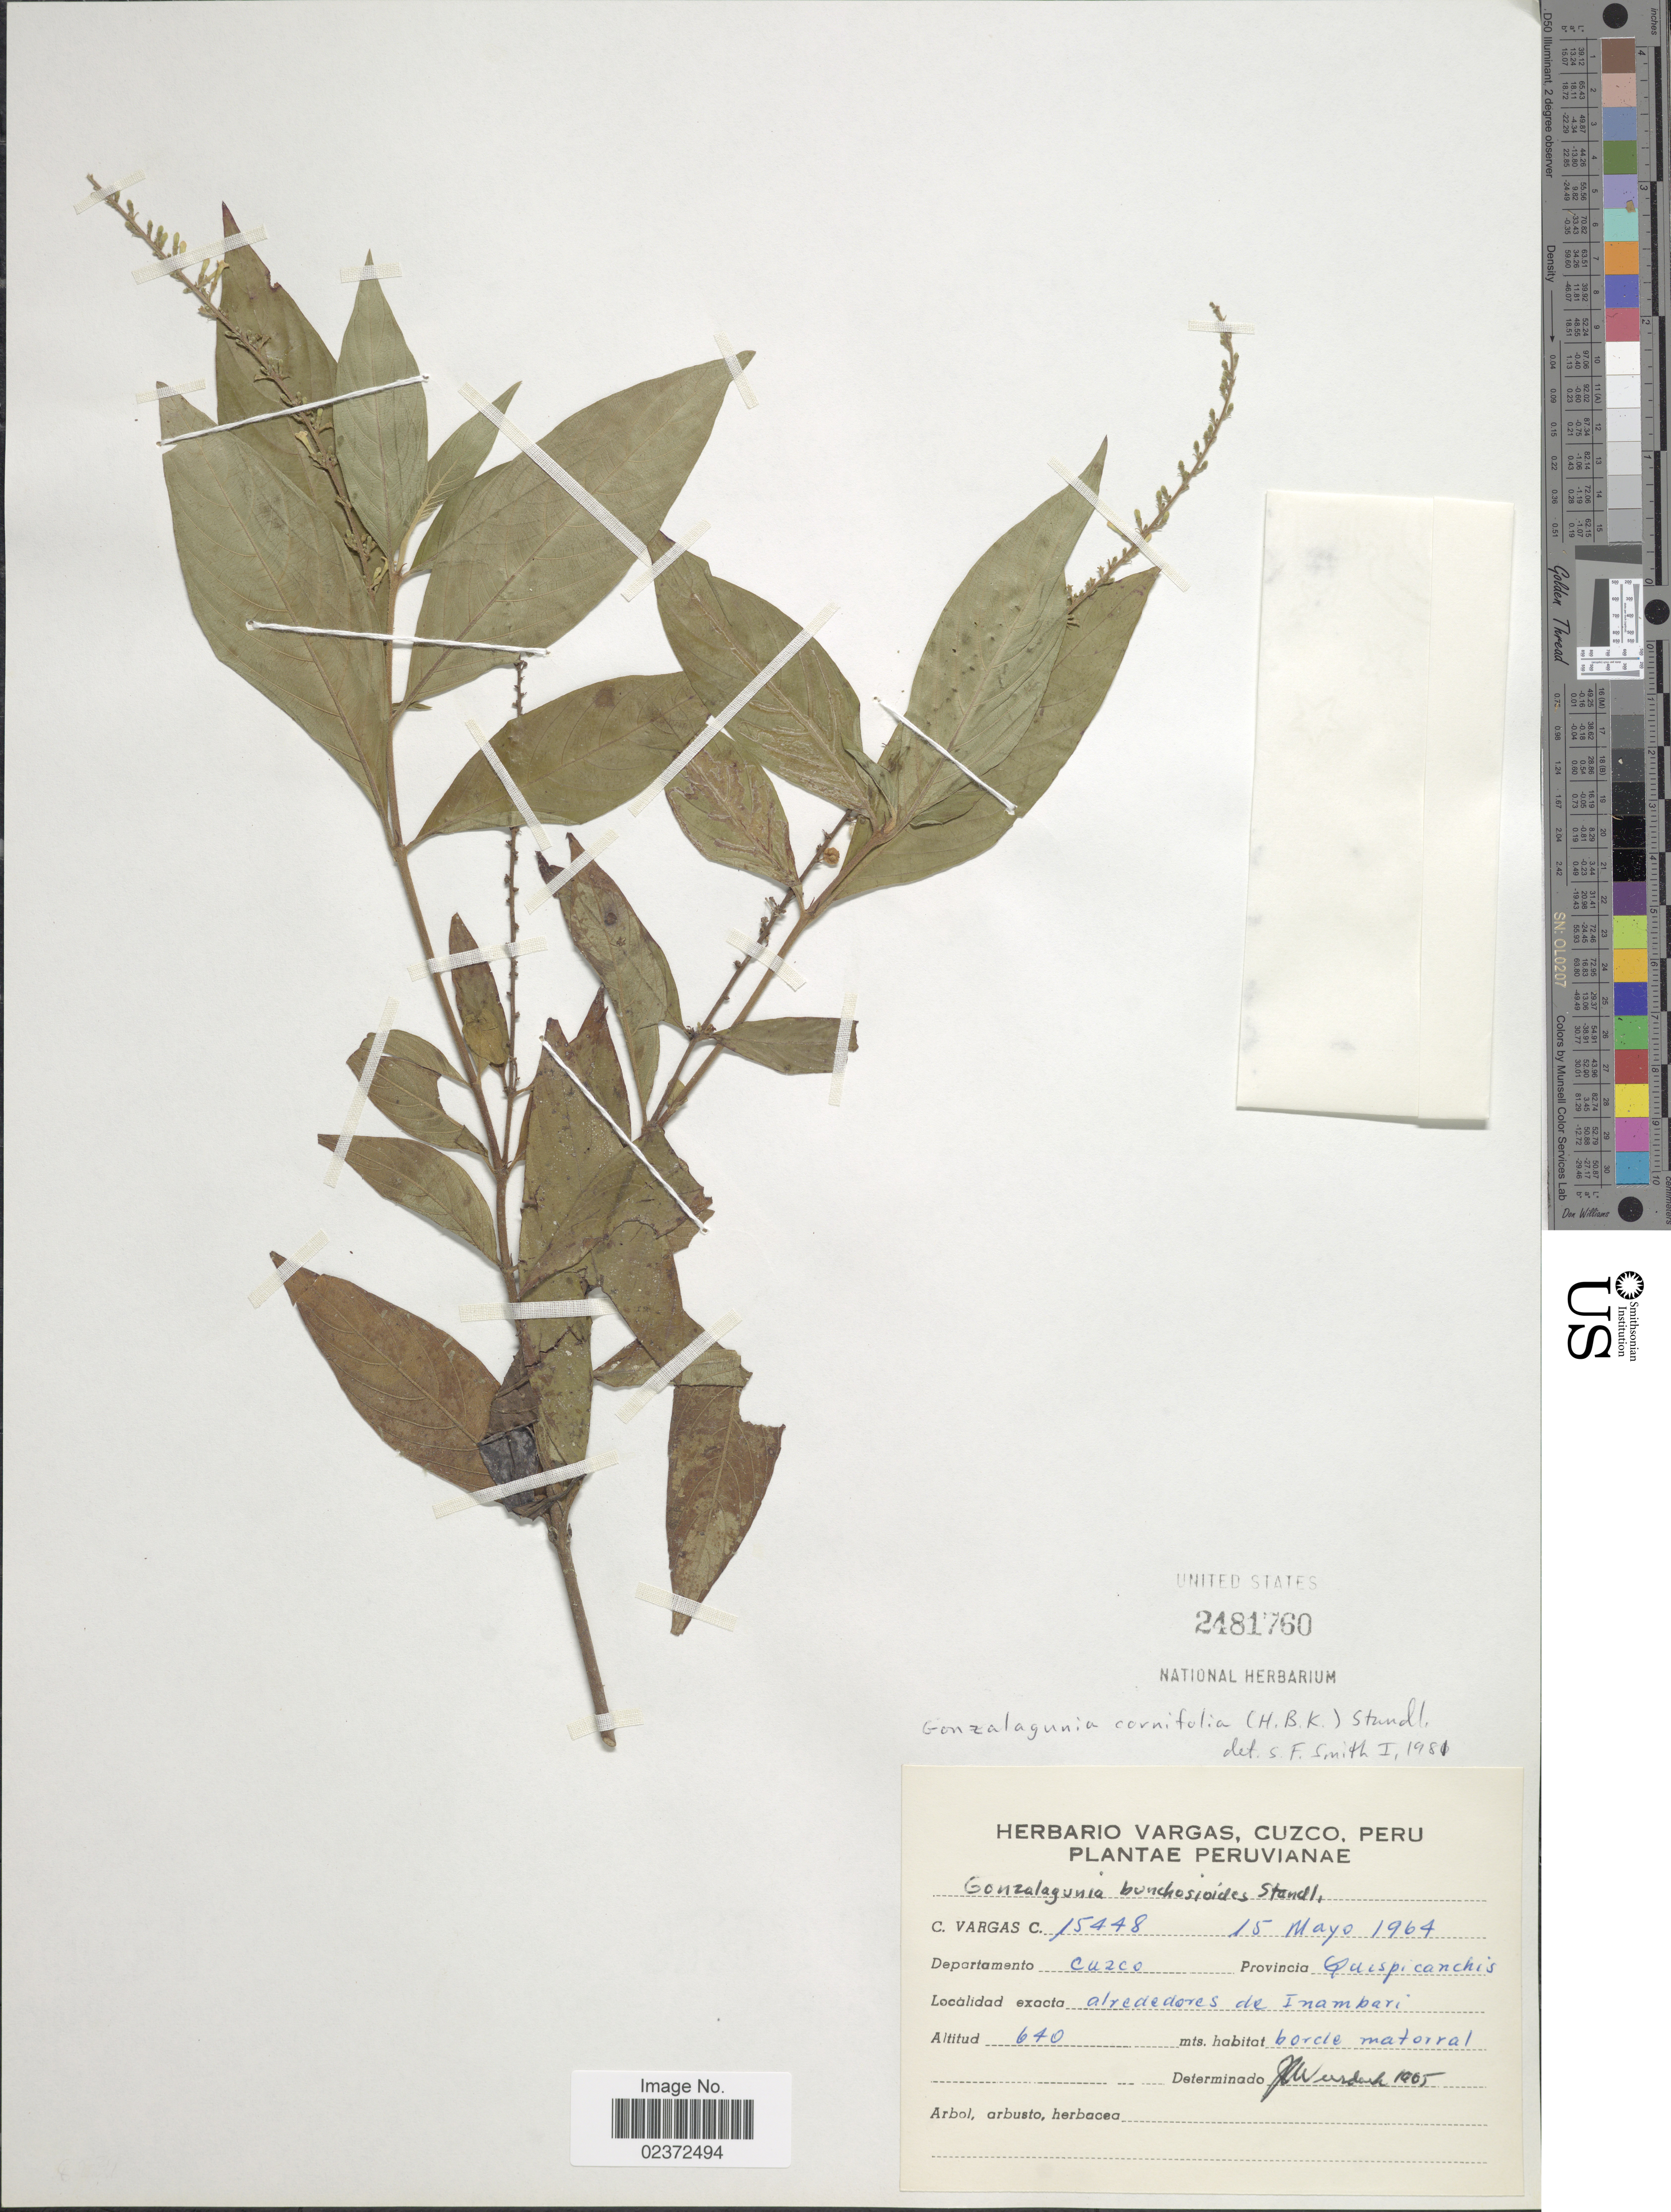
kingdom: Plantae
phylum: Tracheophyta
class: Magnoliopsida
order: Gentianales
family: Rubiaceae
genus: Gonzalagunia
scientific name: Gonzalagunia cornifolia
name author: (Kunth) Standl.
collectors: C. Vargas Calderón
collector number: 15448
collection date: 1964-05-15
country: Peru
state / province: Cusco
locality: Departamento Cuzco, Provincia Quispicanchis, alrededores de Inambari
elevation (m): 640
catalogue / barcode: US 2481760